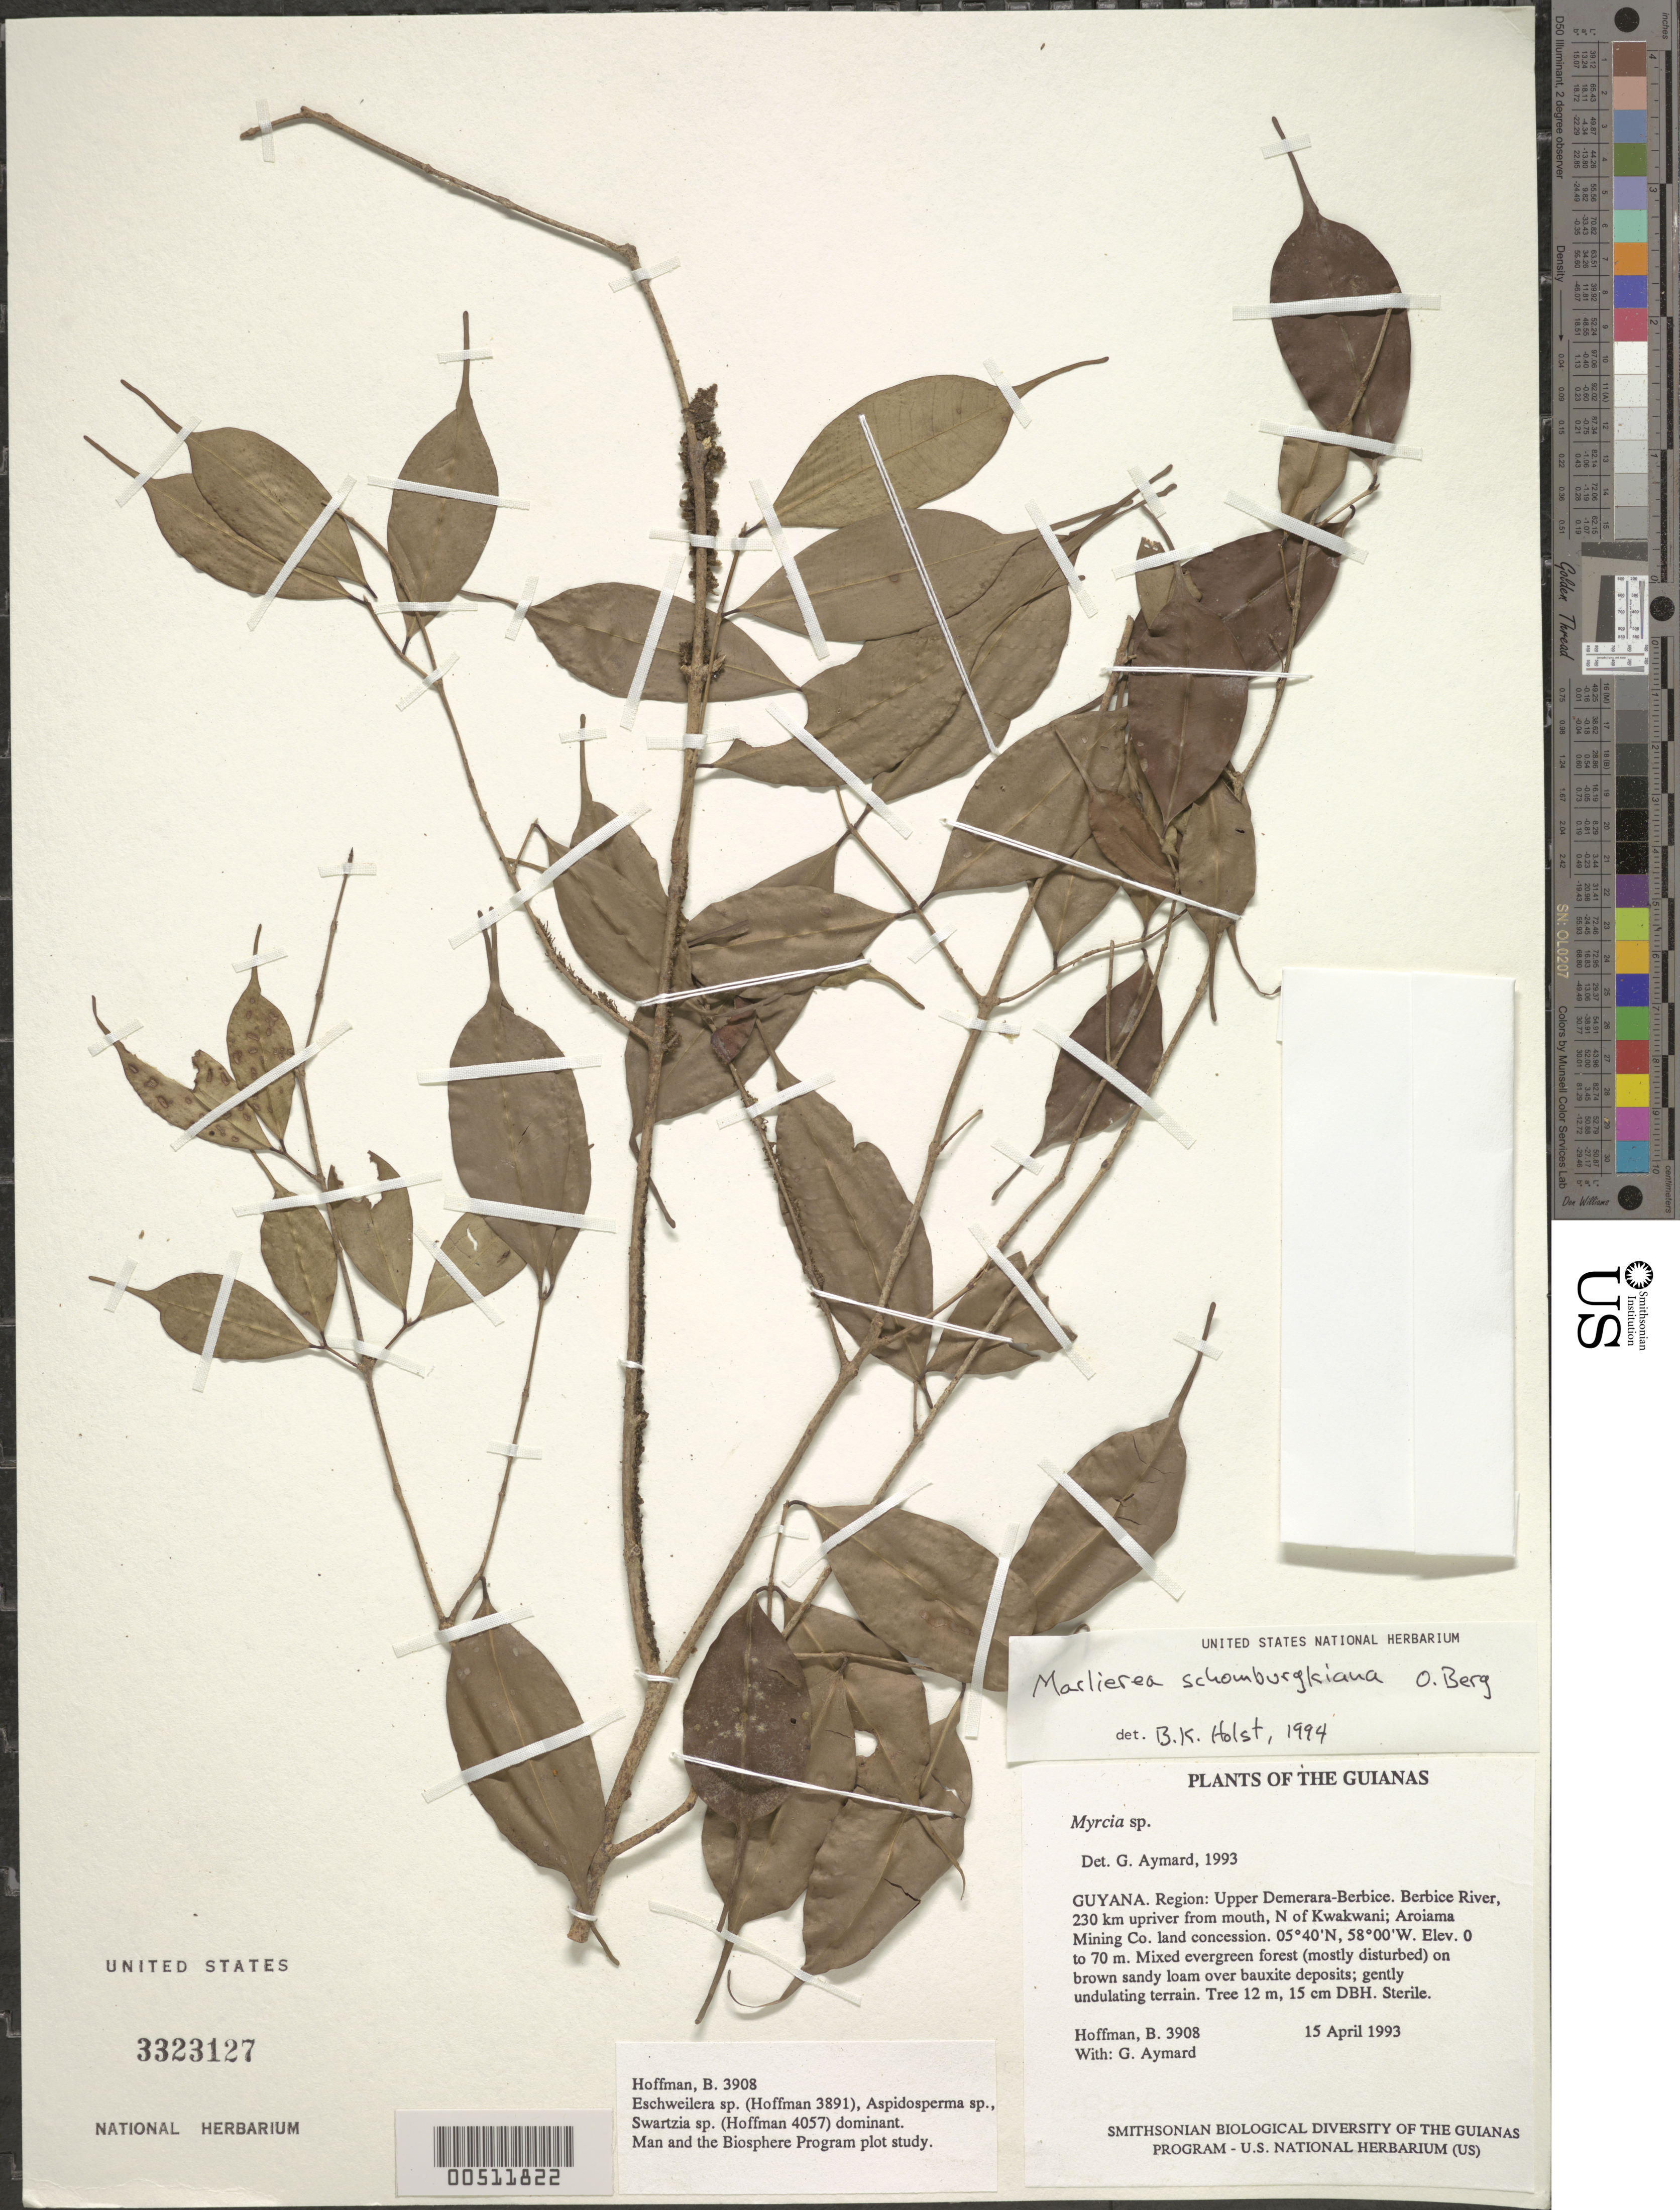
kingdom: Plantae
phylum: Tracheophyta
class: Magnoliopsida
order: Myrtales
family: Myrtaceae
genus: Myrcia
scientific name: Myrcia neoschomburgkiana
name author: E. Lucas & C.E. Wilson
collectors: B. Hoffman & G. A. Aymard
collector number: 3908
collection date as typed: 15 April 1993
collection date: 1993-04-15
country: Guyana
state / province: U. Demerara-Berbice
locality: Berbice River, 230 km upriver from mouth, N of Kwakwani; Aroiama Mining Co. land concession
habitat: Mixed evergreen forest (mostly disturbed) on brown sandy loam over bauxite deposits; gently undulating terrain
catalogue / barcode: US 3323127